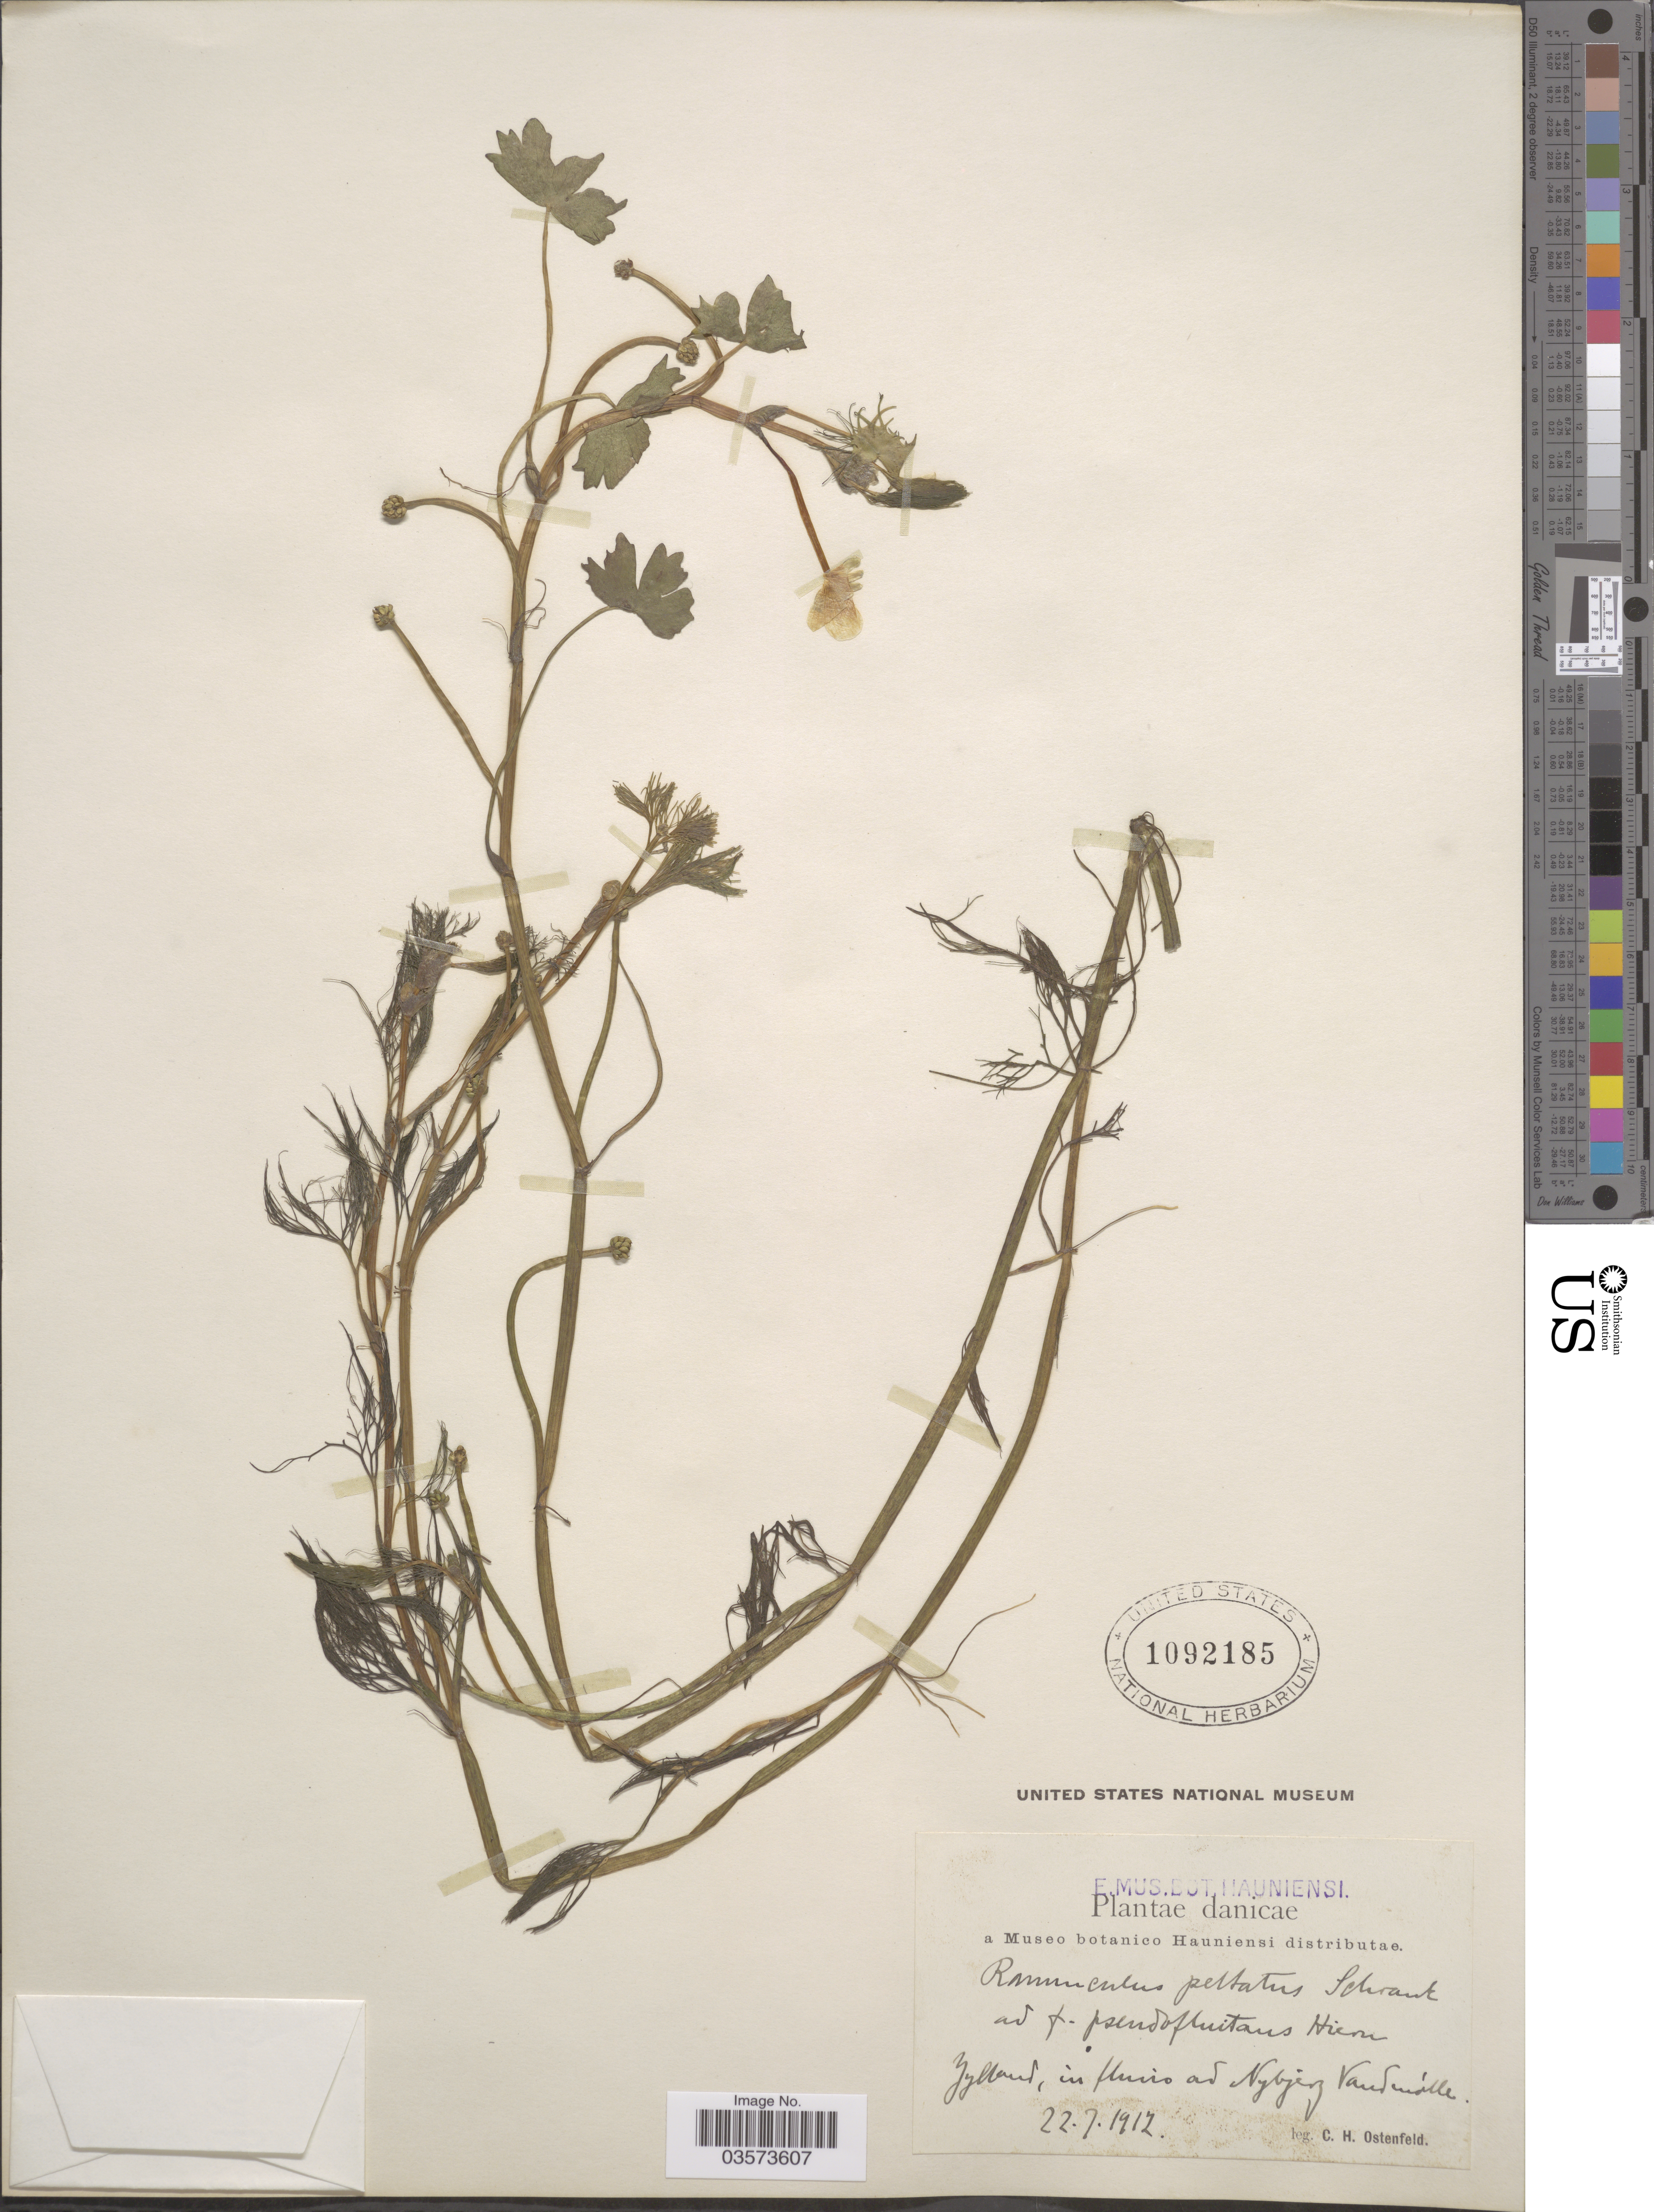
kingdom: Plantae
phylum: Tracheophyta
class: Magnoliopsida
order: Ranunculales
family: Ranunculaceae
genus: Ranunculus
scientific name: Ranunculus peltatus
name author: Schrank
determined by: Strong, Mark T., (BOT), Smithsonian Institution - National Museum of Natural History (UNITED STATES)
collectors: C. Ostenfeld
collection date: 1912-07-22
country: Denmark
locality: Danicae. Jylland, in fluris ad Nybjerg Vandmolle.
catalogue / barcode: US 1092185